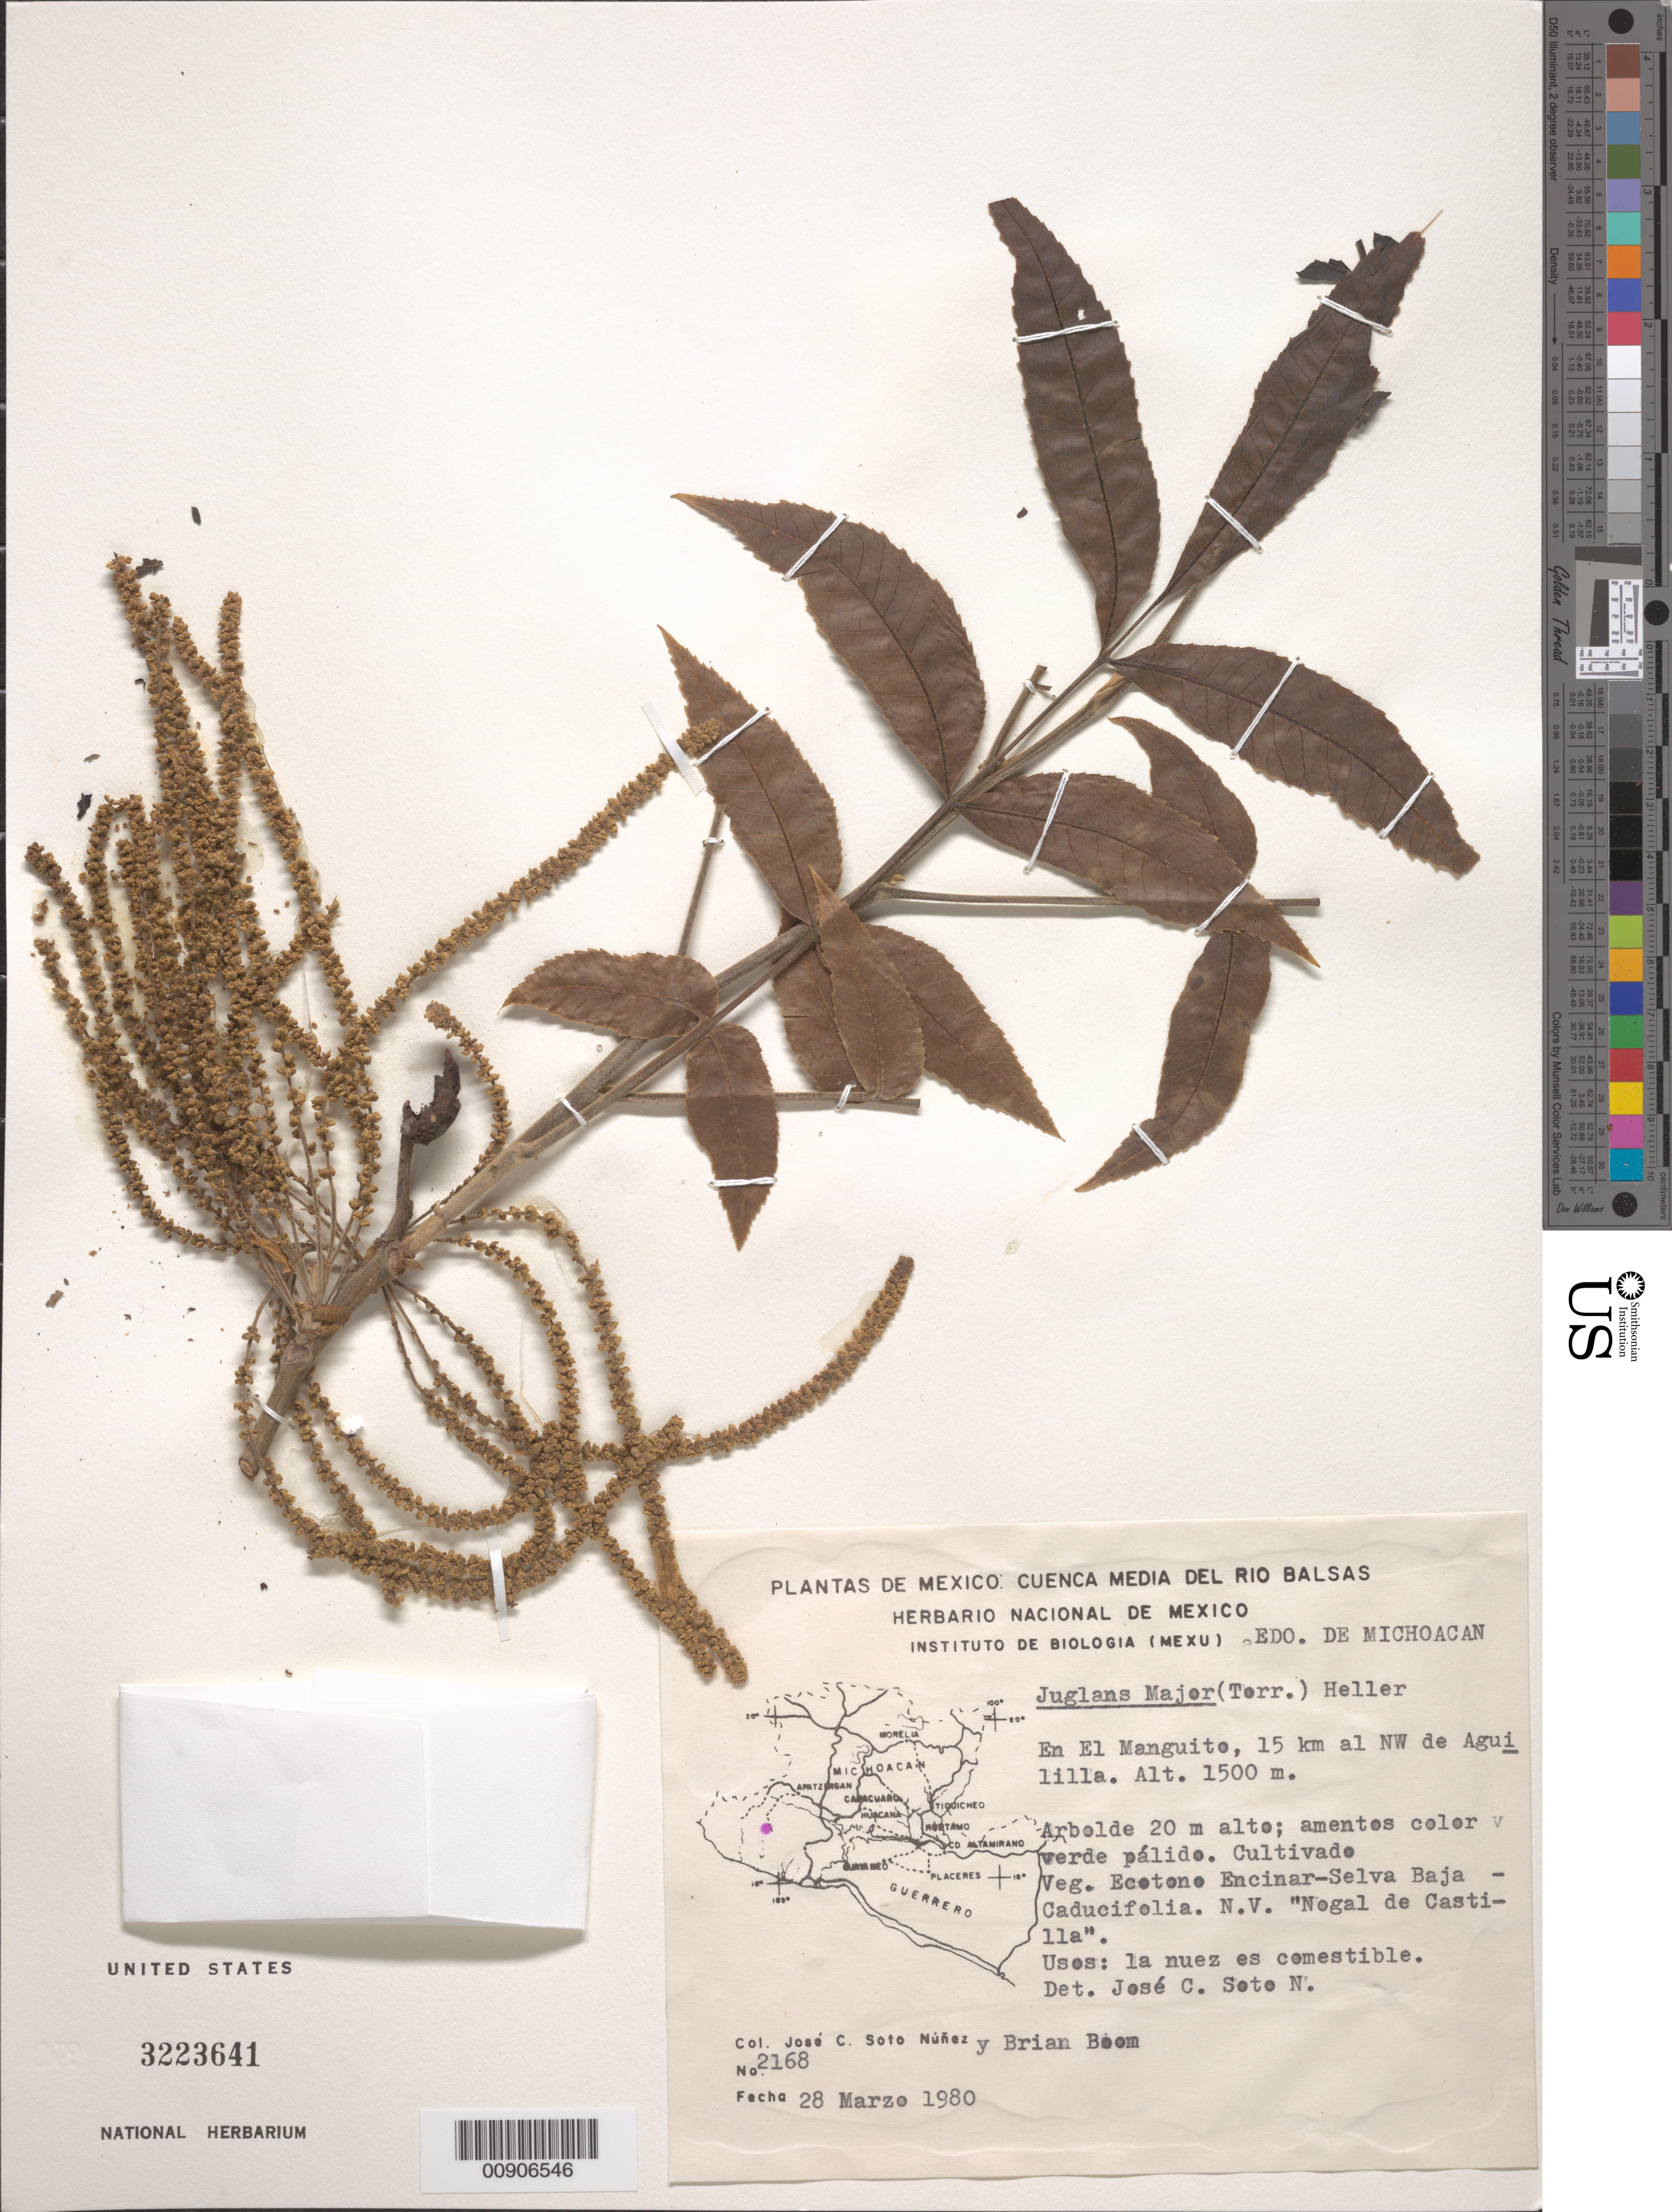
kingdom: Plantae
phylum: Tracheophyta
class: Magnoliopsida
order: Fagales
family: Juglandaceae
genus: Juglans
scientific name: Juglans major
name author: (Torr.) A. Heller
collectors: J. C. Soto Núñez & B. M. Boom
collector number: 2168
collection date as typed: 28 Mar 1980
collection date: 1980-03-28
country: Mexico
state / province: Michoacán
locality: En el Manguito, 15 km al NW de Aguililla. Cuenca media del Río Balsas.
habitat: Veg. Ecotono Encinar-Selva Baja Caducifolia.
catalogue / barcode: US 3223641